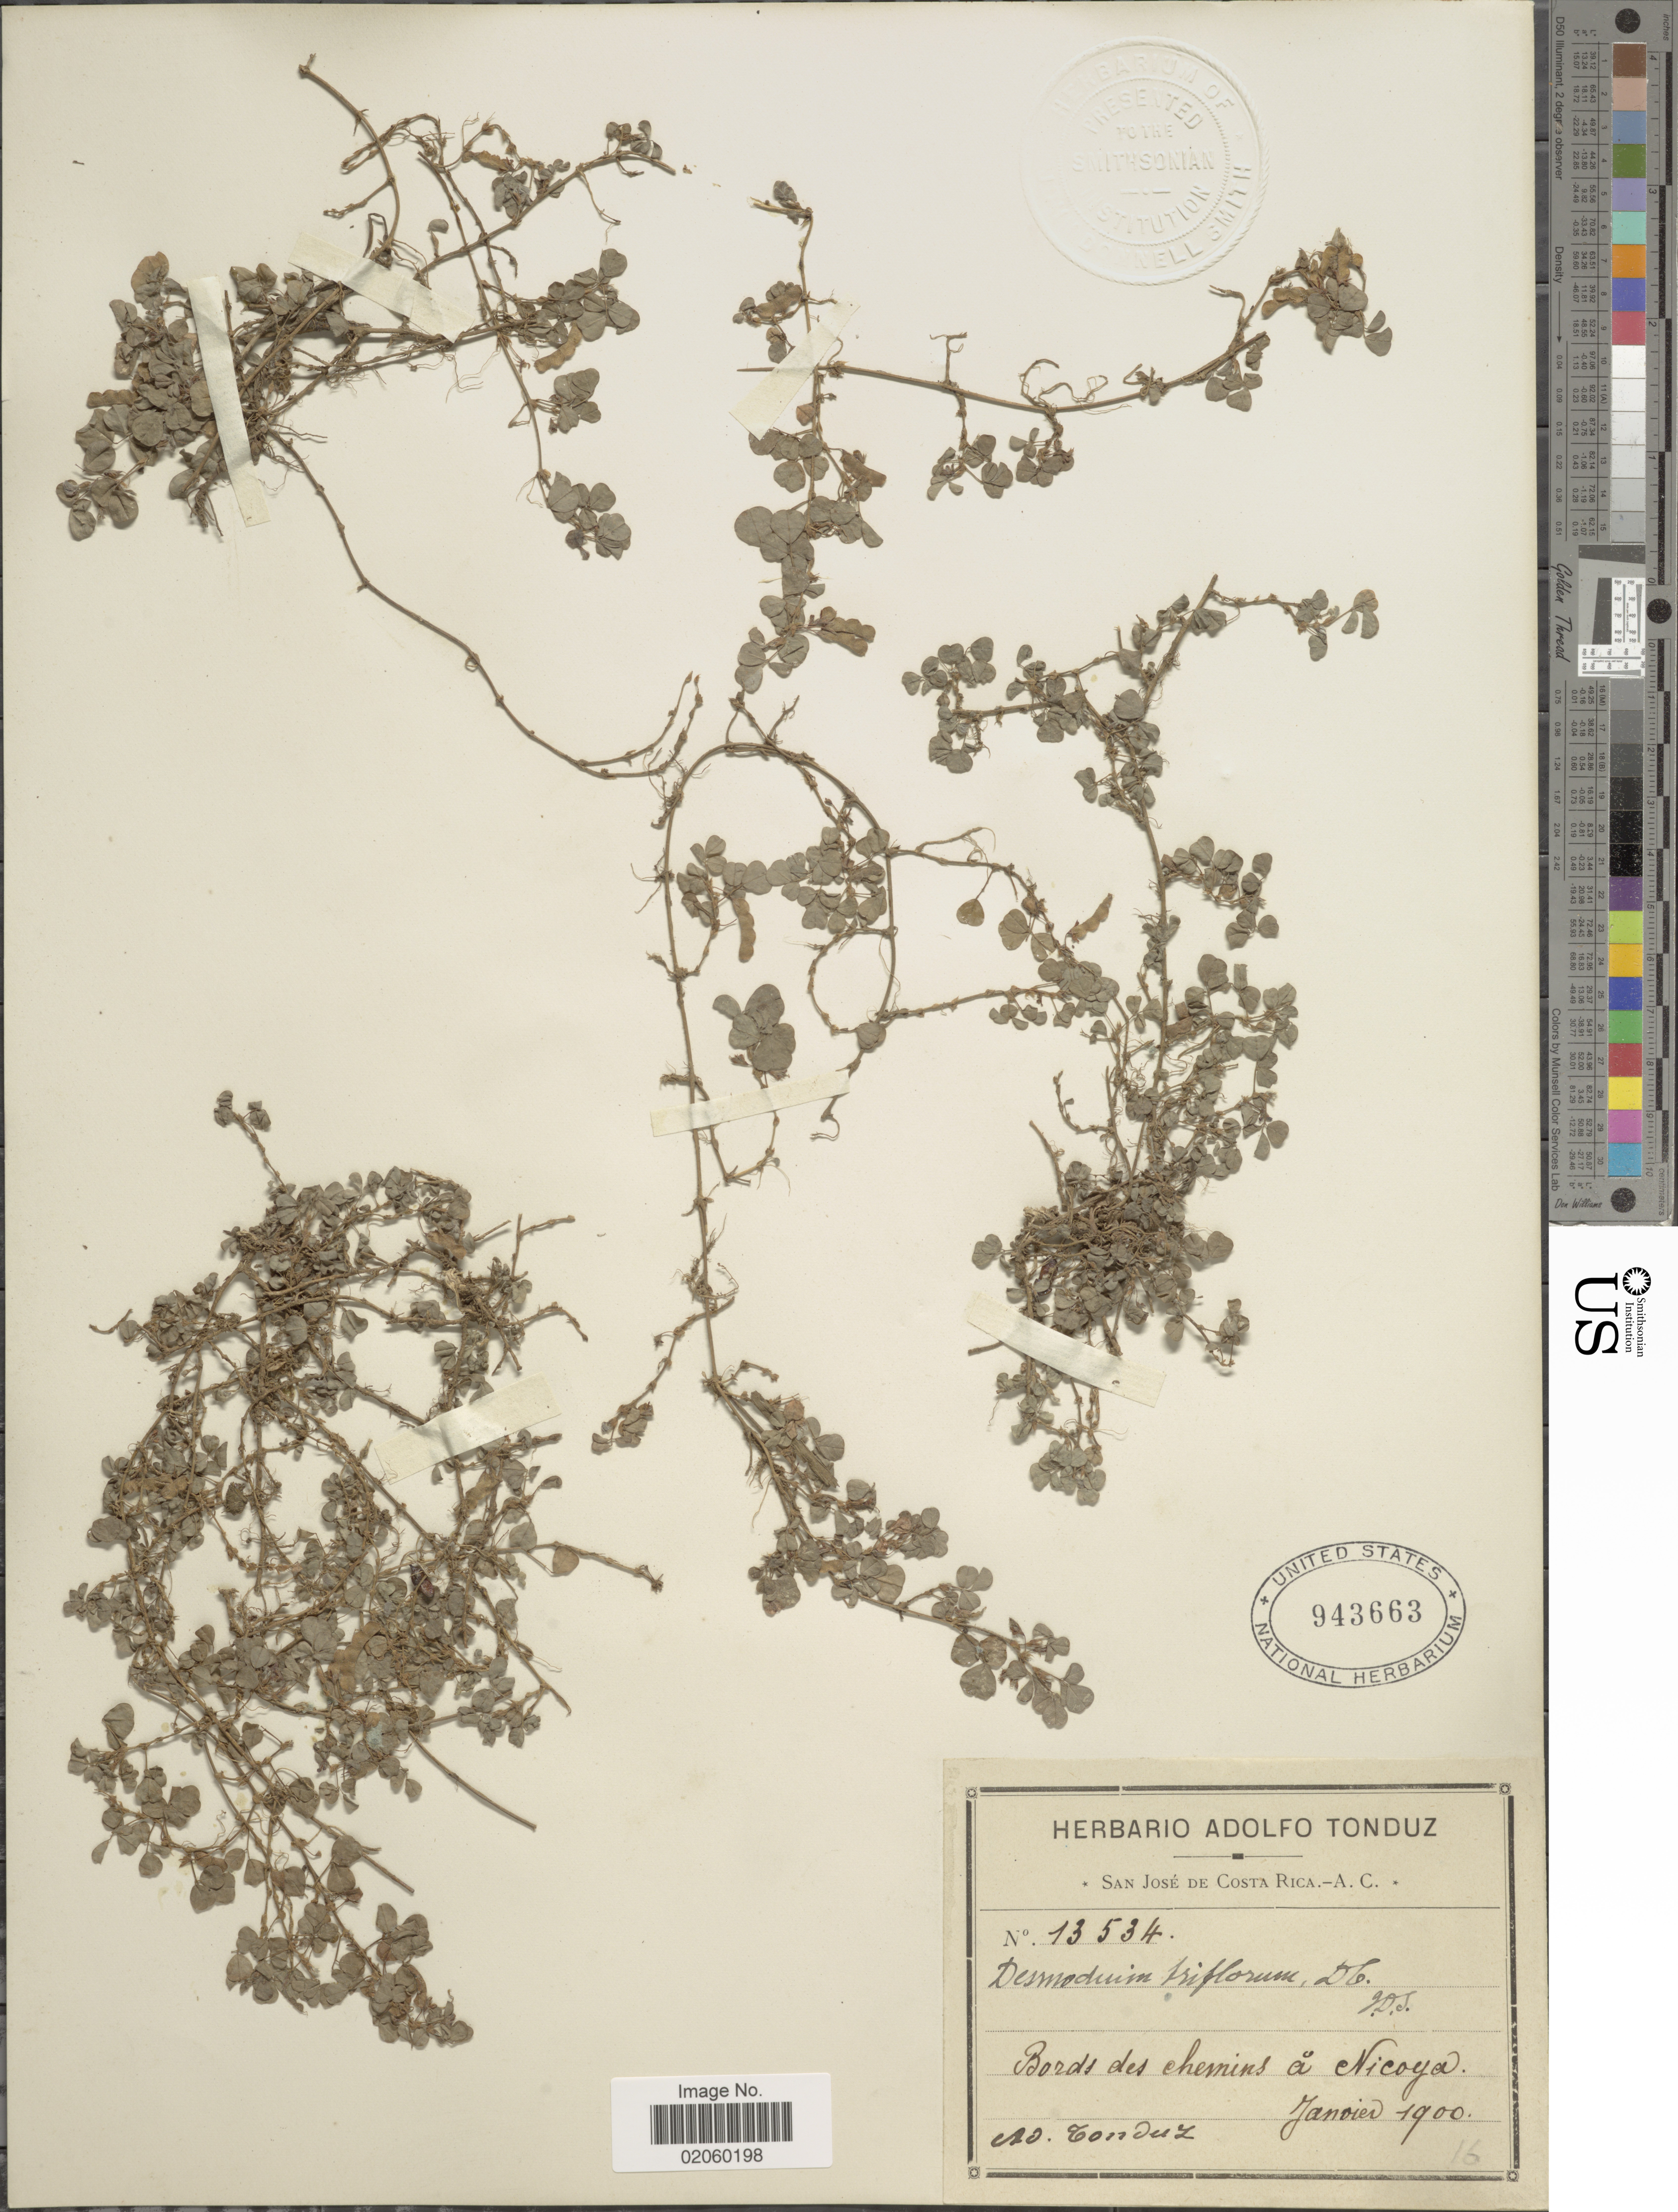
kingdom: Plantae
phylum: Tracheophyta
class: Magnoliopsida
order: Fabales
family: Fabaceae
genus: Grona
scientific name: Grona triflora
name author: (L.) H. Ohashi & K. Ohashi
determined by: Strong, Mark T., (BOT), Smithsonian Institution - National Museum of Natural History (UNITED STATES)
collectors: A. Tonduz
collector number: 13534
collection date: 1900-01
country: Costa Rica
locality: Bords des chemins a Nicoya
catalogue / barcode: US 943663